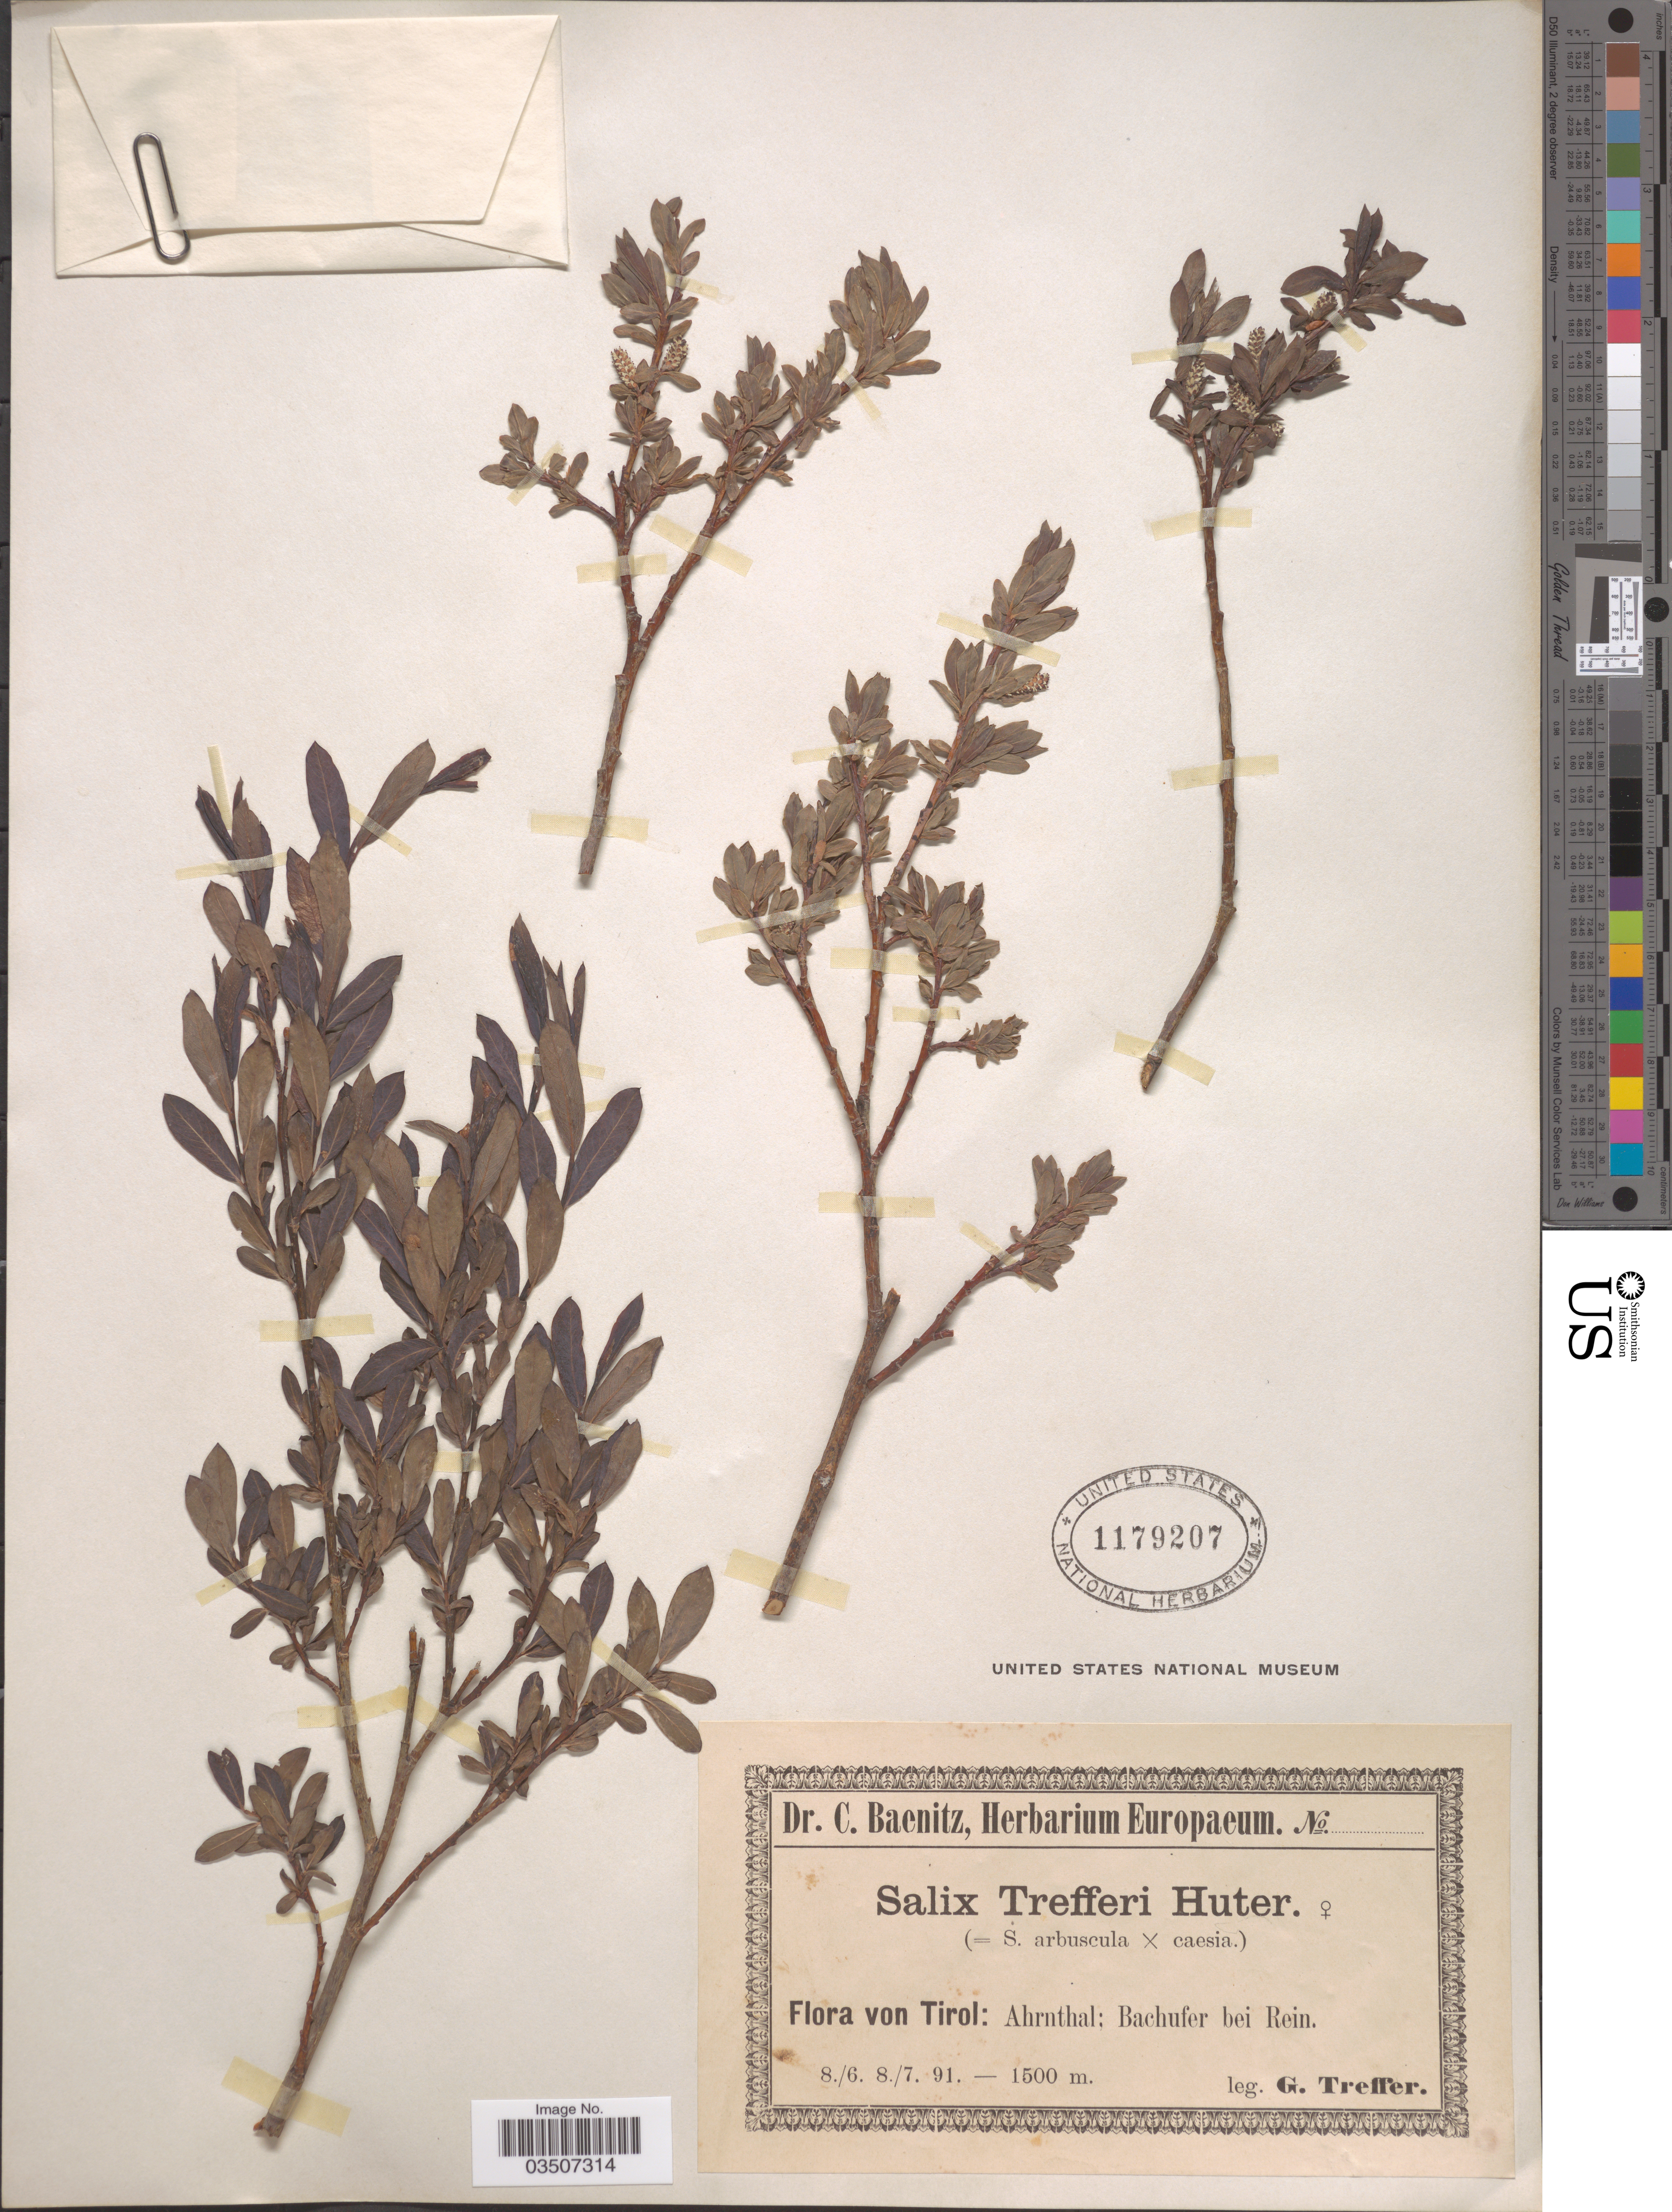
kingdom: Plantae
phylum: Tracheophyta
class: Magnoliopsida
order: Malpighiales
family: Salicaceae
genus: Salix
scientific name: Salix trefferi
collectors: G. Treffer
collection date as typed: Transcribed d/m/y: 8/6/91 to 8/7/91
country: Italy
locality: Tirol: Ahrnthal [Ahrntal]; Bachufer bei Rein.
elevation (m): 1500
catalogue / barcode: US 1179207